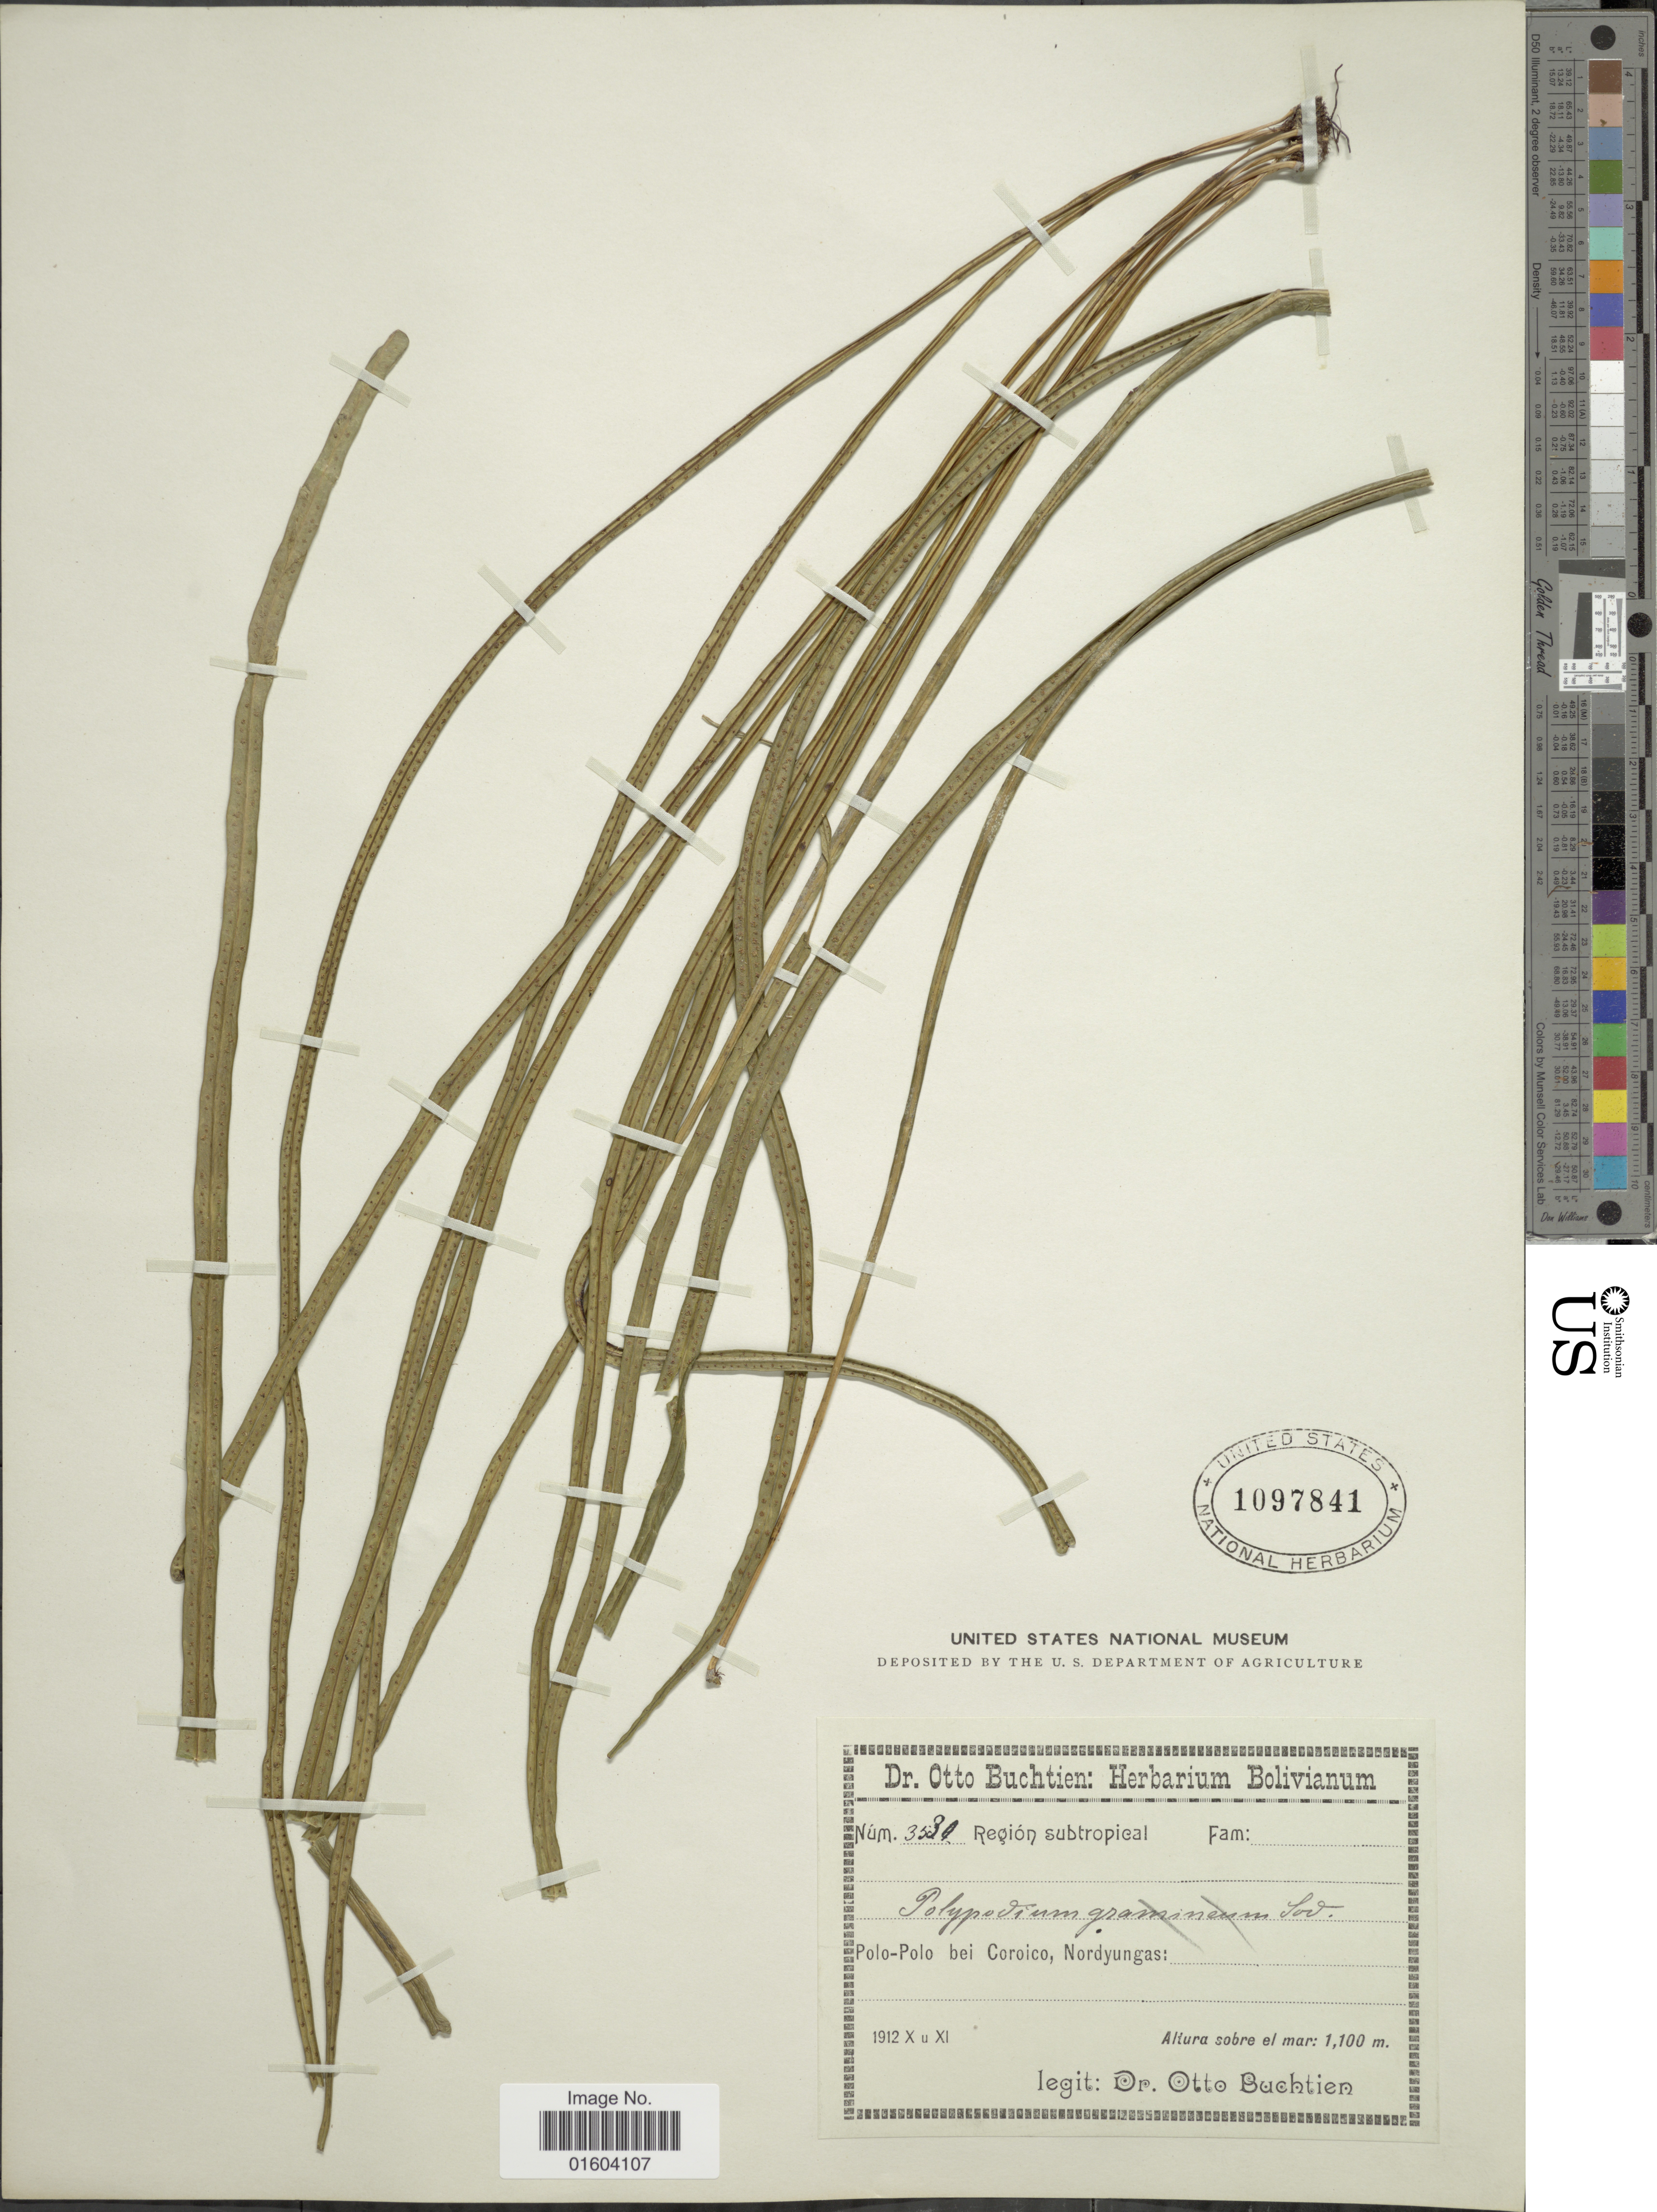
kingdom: Plantae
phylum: Tracheophyta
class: Polypodiopsida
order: Polypodiales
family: Polypodiaceae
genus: Campyloneurum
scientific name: Campyloneurum angustipaleatum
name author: (Alston) Lellinger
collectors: O. Buchtien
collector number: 3530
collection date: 1912-10/1912-11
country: Bolivia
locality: Polo-Polo bei Coroico, Nordyungas.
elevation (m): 1100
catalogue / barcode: US 1097841